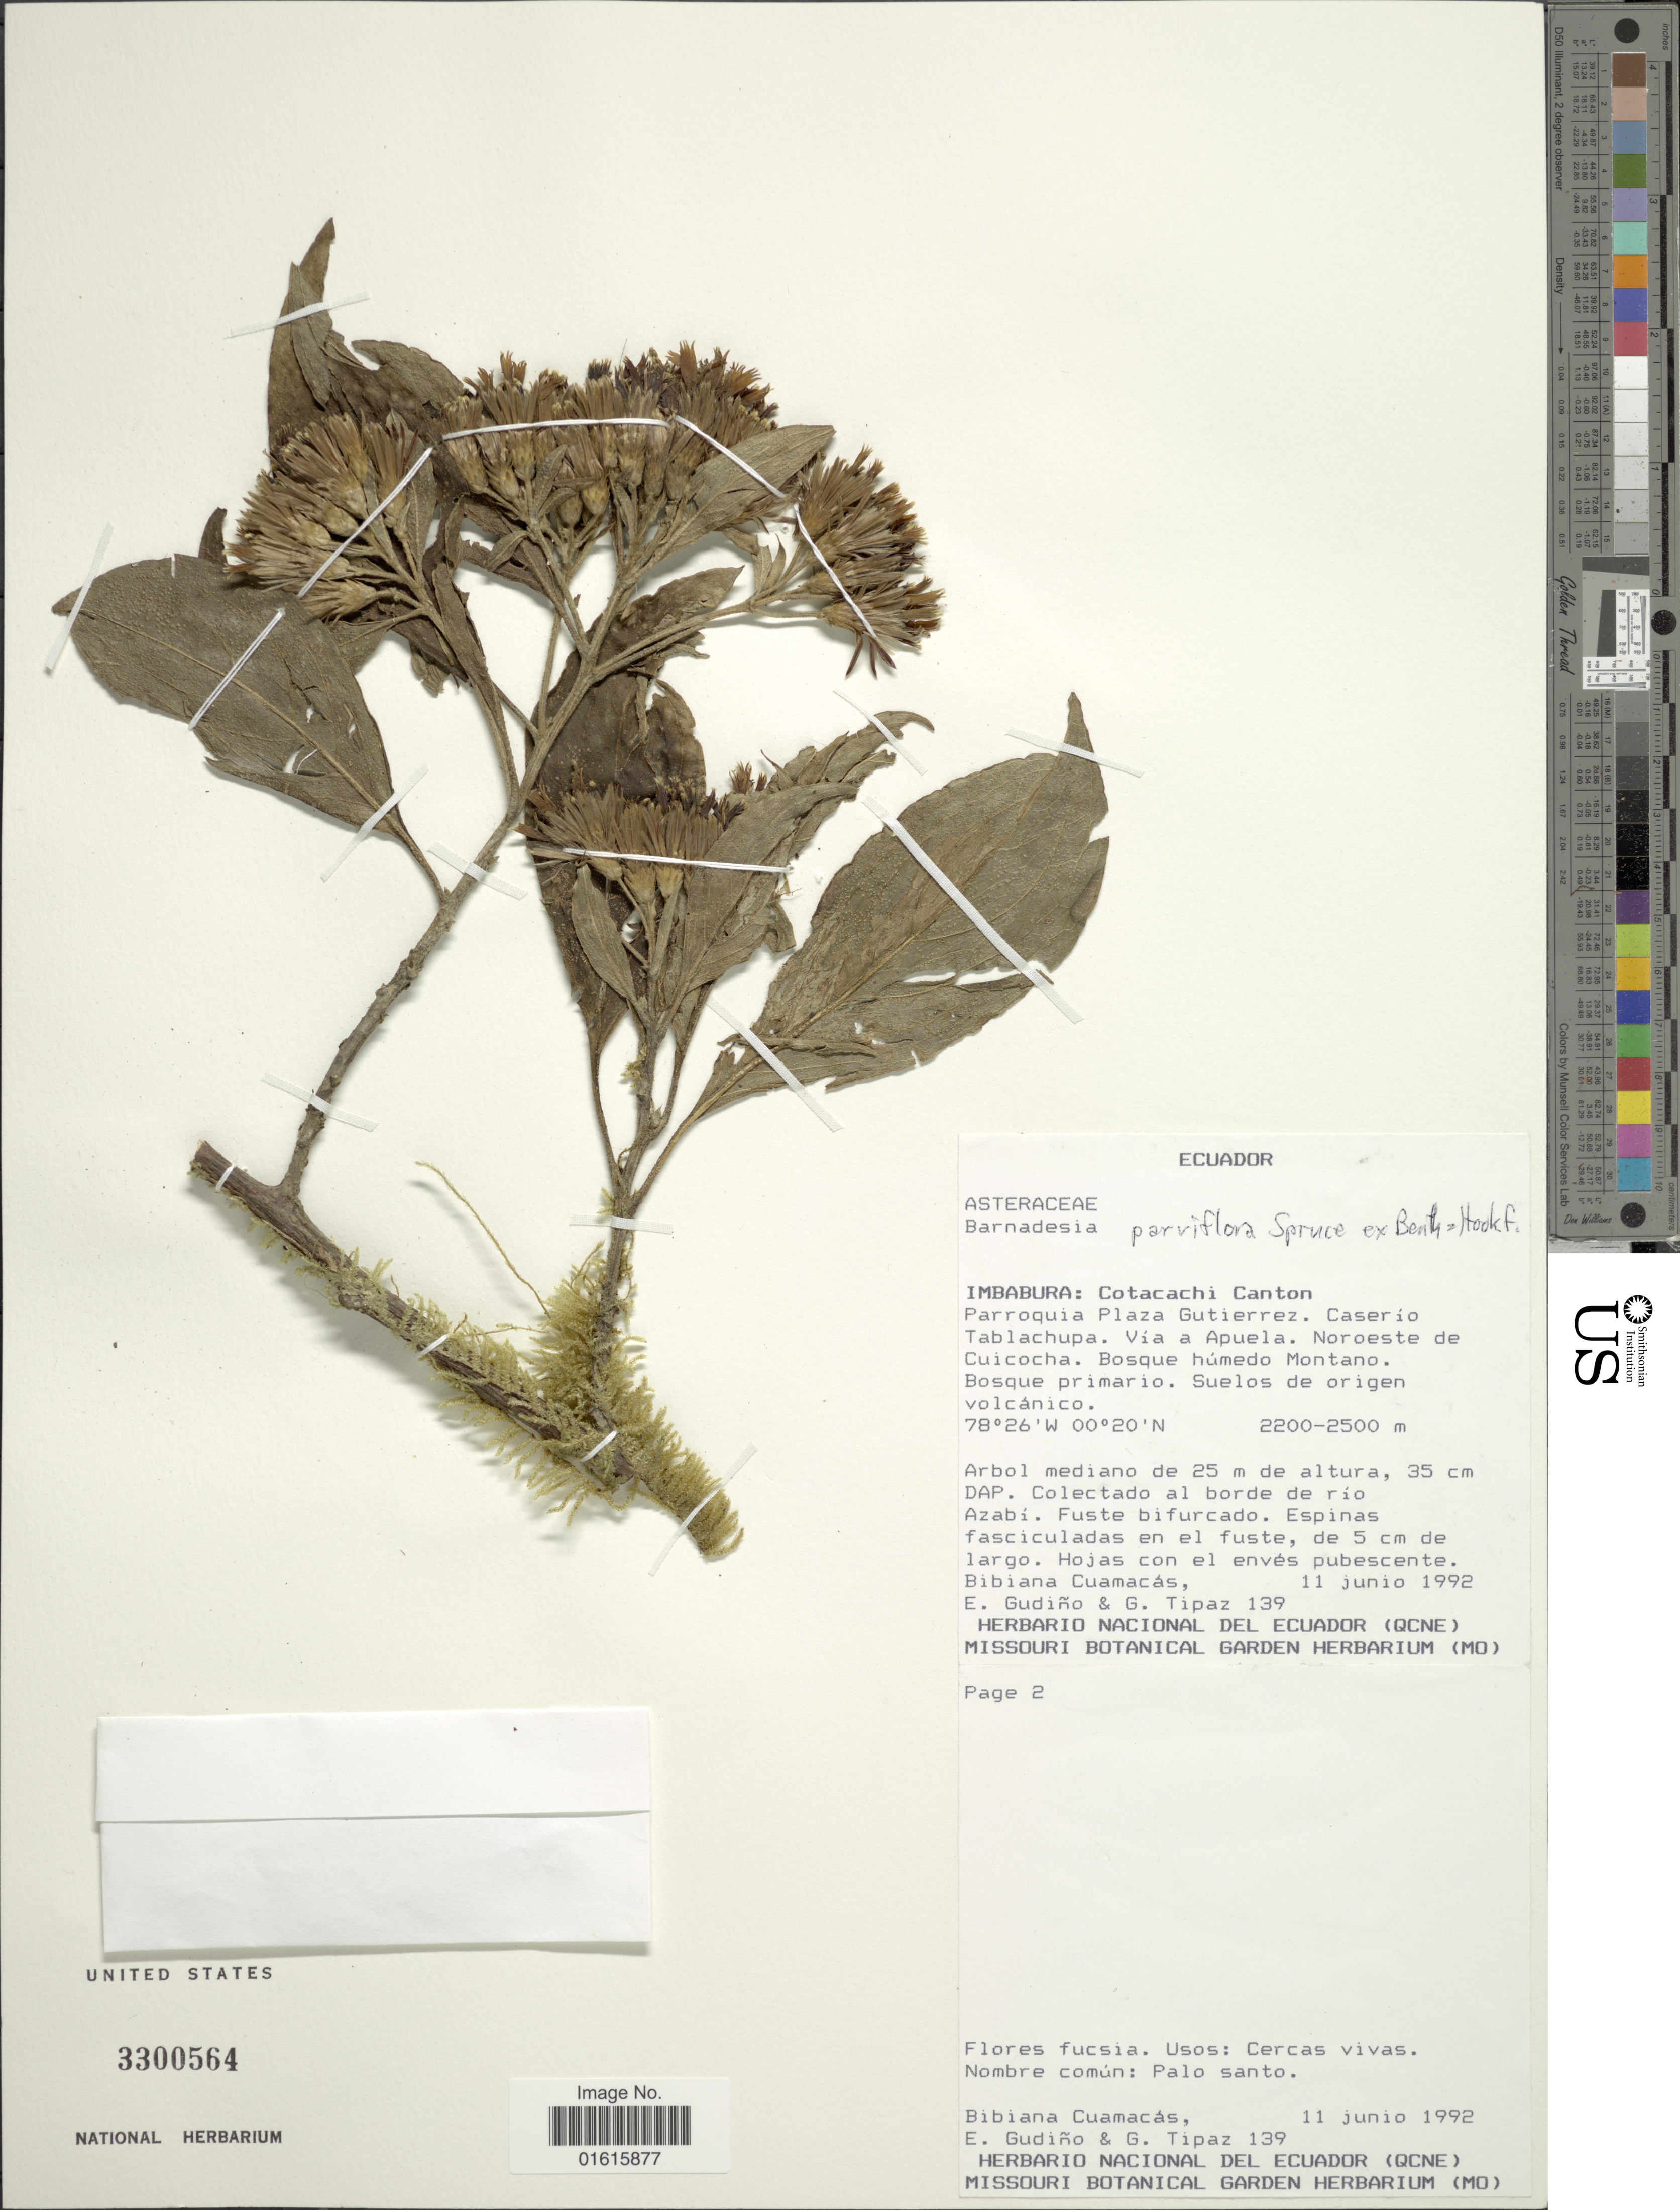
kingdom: Plantae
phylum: Tracheophyta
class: Magnoliopsida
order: Asterales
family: Asteraceae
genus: Barnadesia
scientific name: Barnadesia parviflora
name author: Spruce ex Benth. & Hook. f.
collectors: B. Cuamacas, E. Gudiño & G. Tipaz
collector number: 139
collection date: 1992-06-11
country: Ecuador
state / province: Imbabura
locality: Cotacachi Canton. Parroquia Plaza Gutierrez. Caserio Tablachupa. Vua a Apuela. Noroeste de Cuicocha. Bosque humedo Montano. Bosque primario. Suelos de origen volcanico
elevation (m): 2200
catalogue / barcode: US 3300564